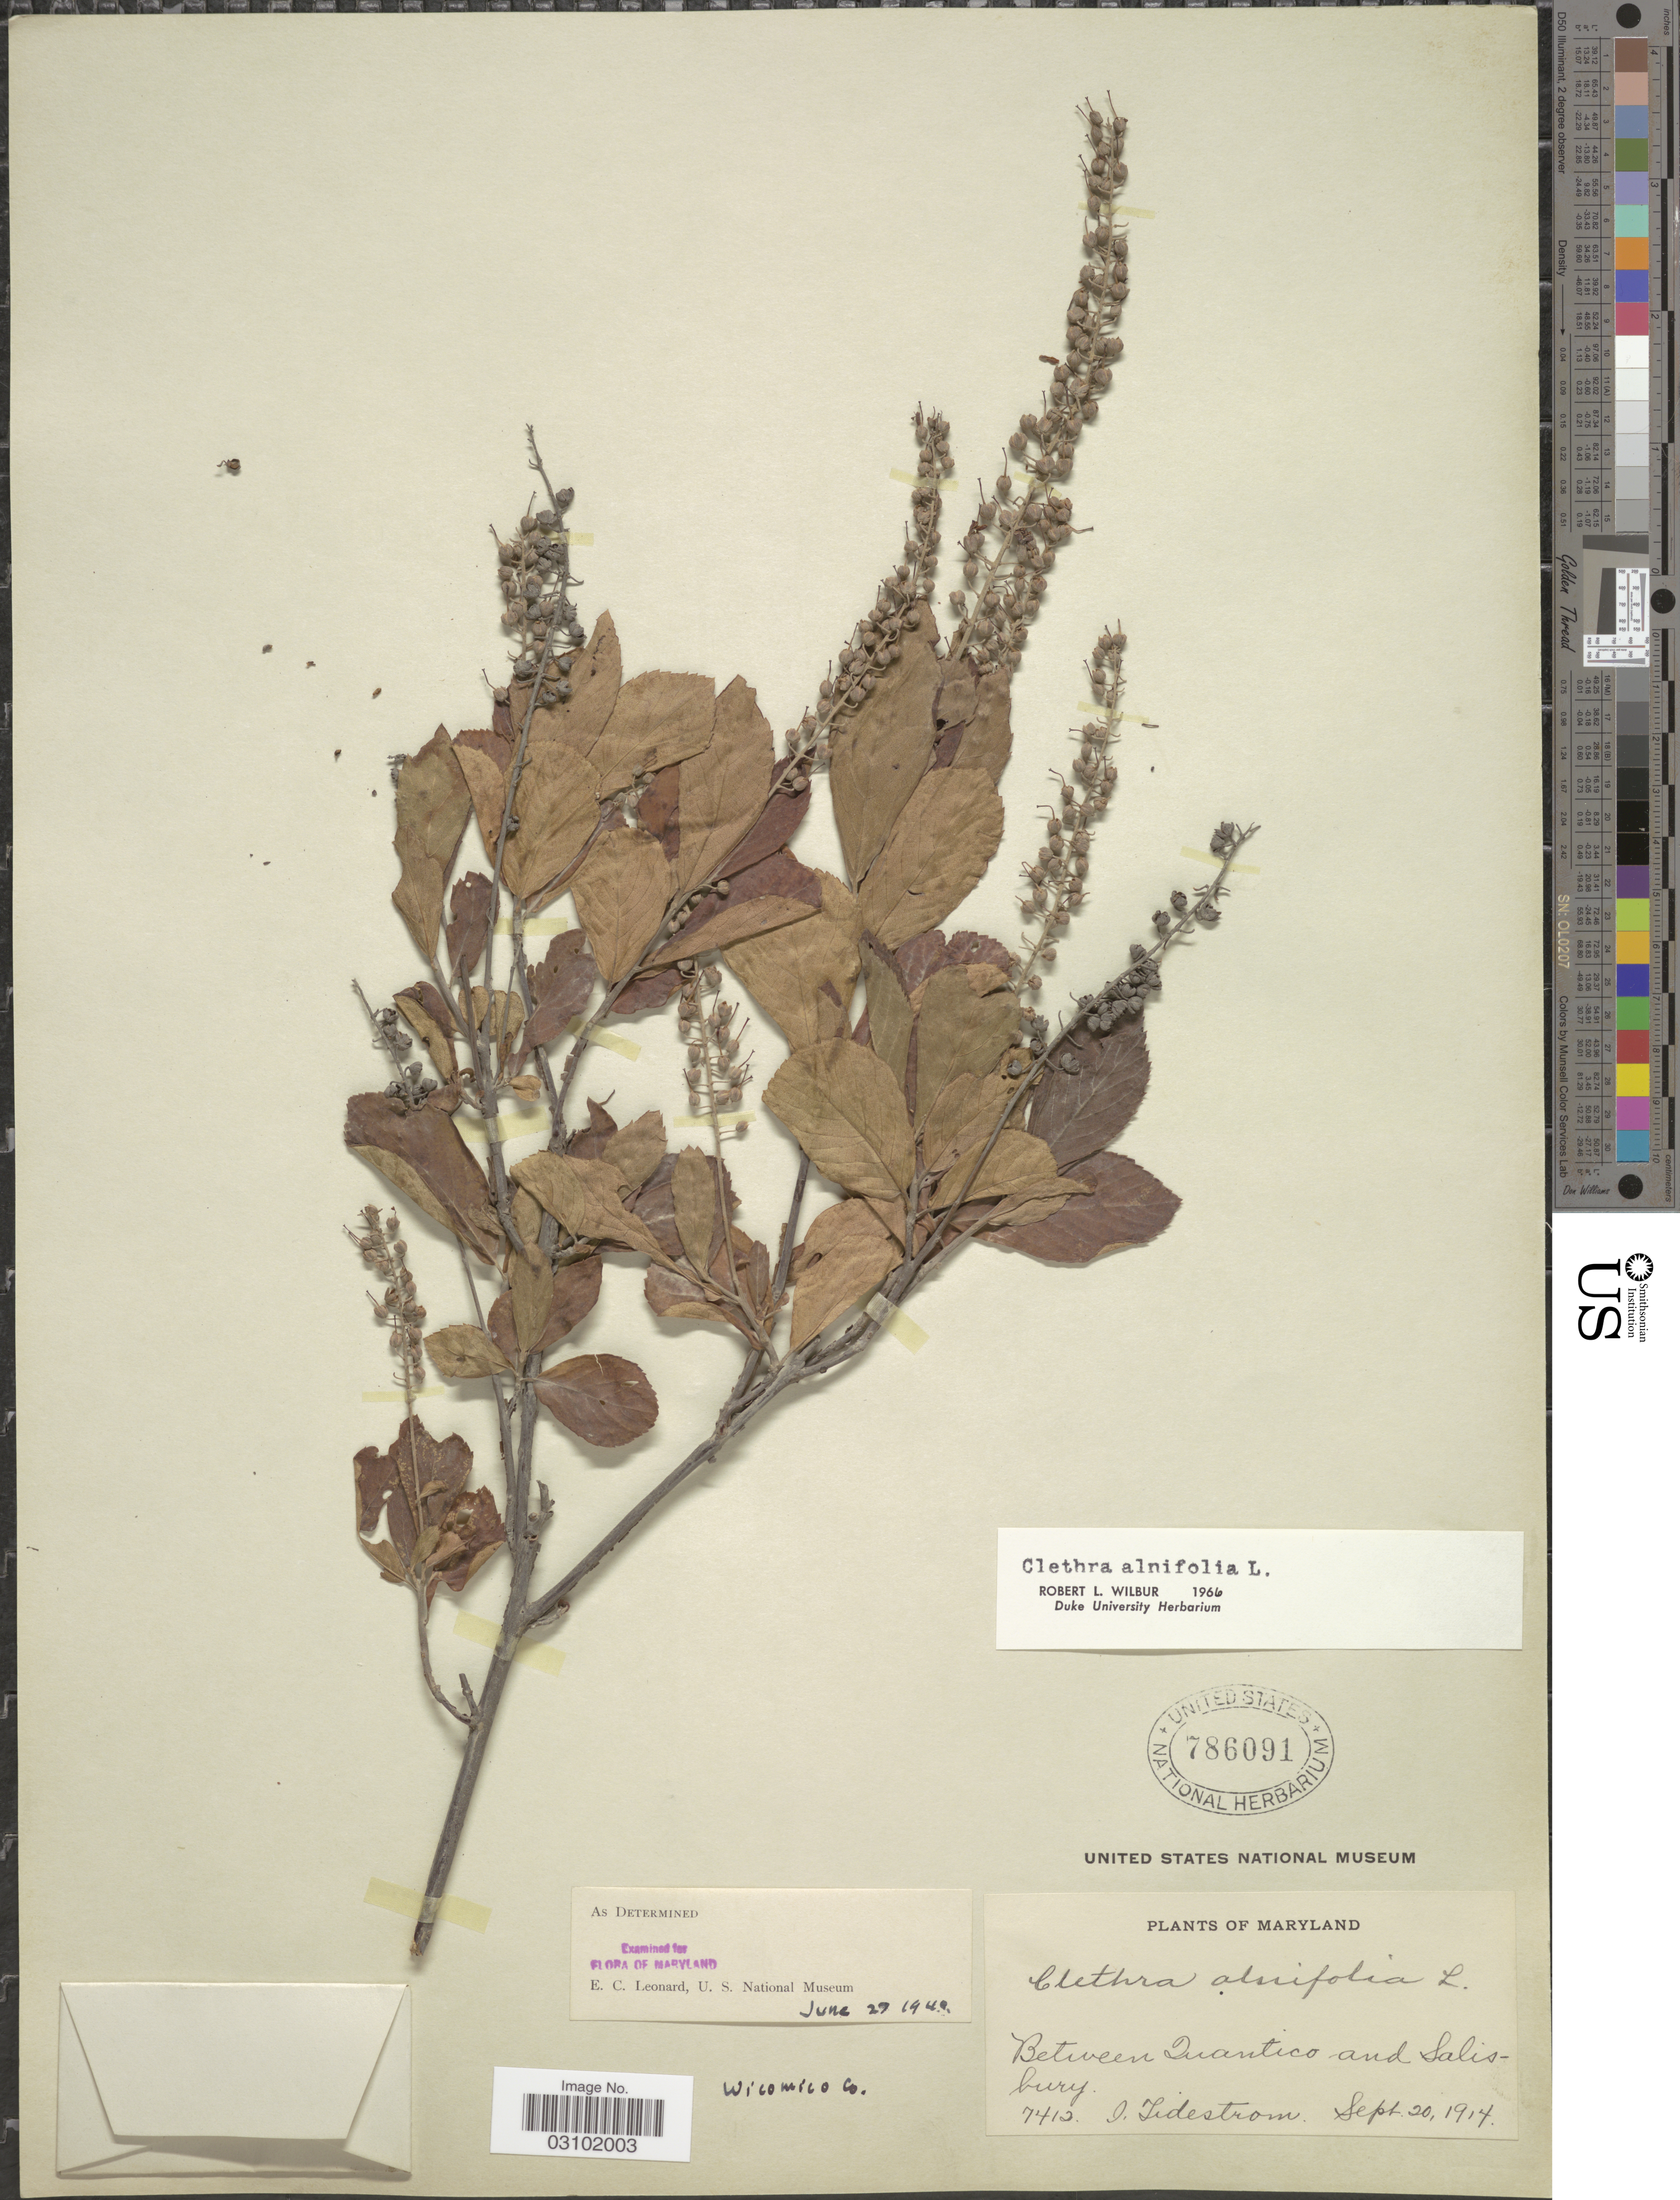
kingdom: Plantae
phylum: Tracheophyta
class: Magnoliopsida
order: Ericales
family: Clethraceae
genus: Clethra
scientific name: Clethra alnifolia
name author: L.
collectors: I. F. Tidestrom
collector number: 7412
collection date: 1914-09-20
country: United States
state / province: Maryland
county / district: Wicomico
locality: Between Quantico and Salisbury. Wicomico Co.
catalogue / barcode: US 786091